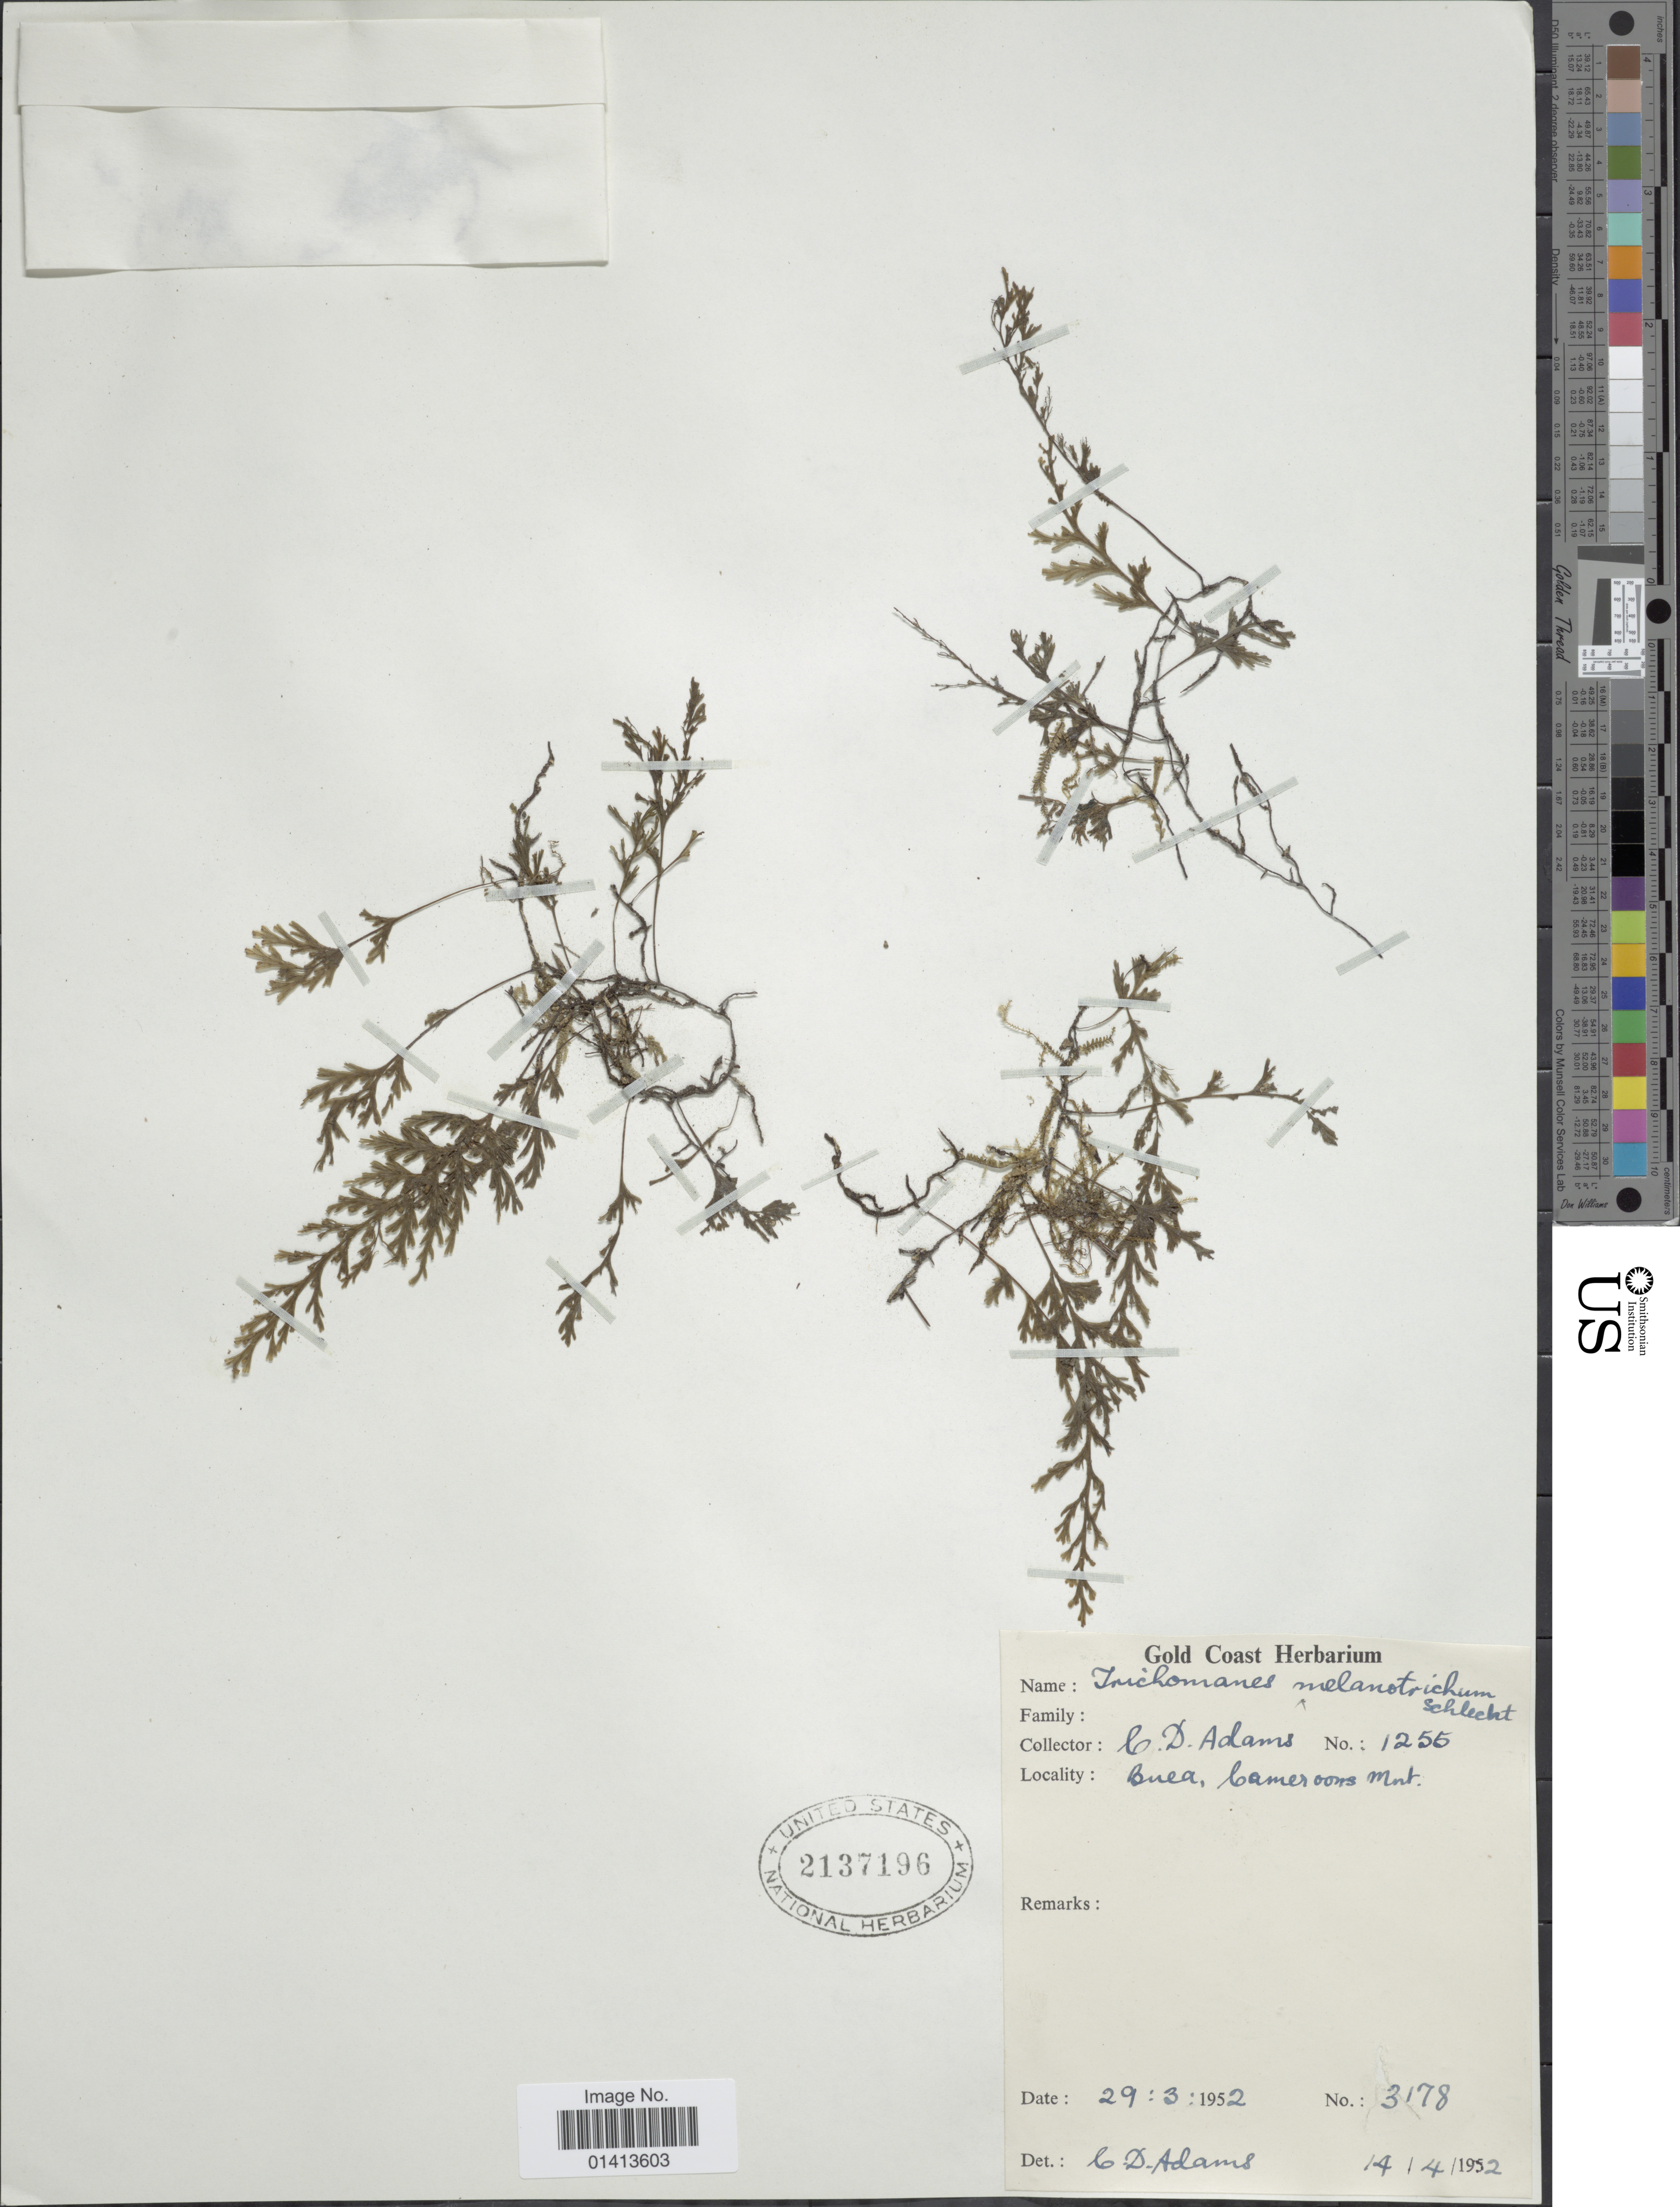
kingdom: Plantae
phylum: Tracheophyta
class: Polypodiopsida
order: Hymenophyllales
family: Hymenophyllaceae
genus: Crepidomanes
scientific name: Crepidomanes melanotrichum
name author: (Schltdl.) J.P. Roux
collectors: C. D. Adams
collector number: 1255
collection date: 1952-03-29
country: Ghana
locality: Buea, Cameroons Mnt.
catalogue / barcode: US 2137196